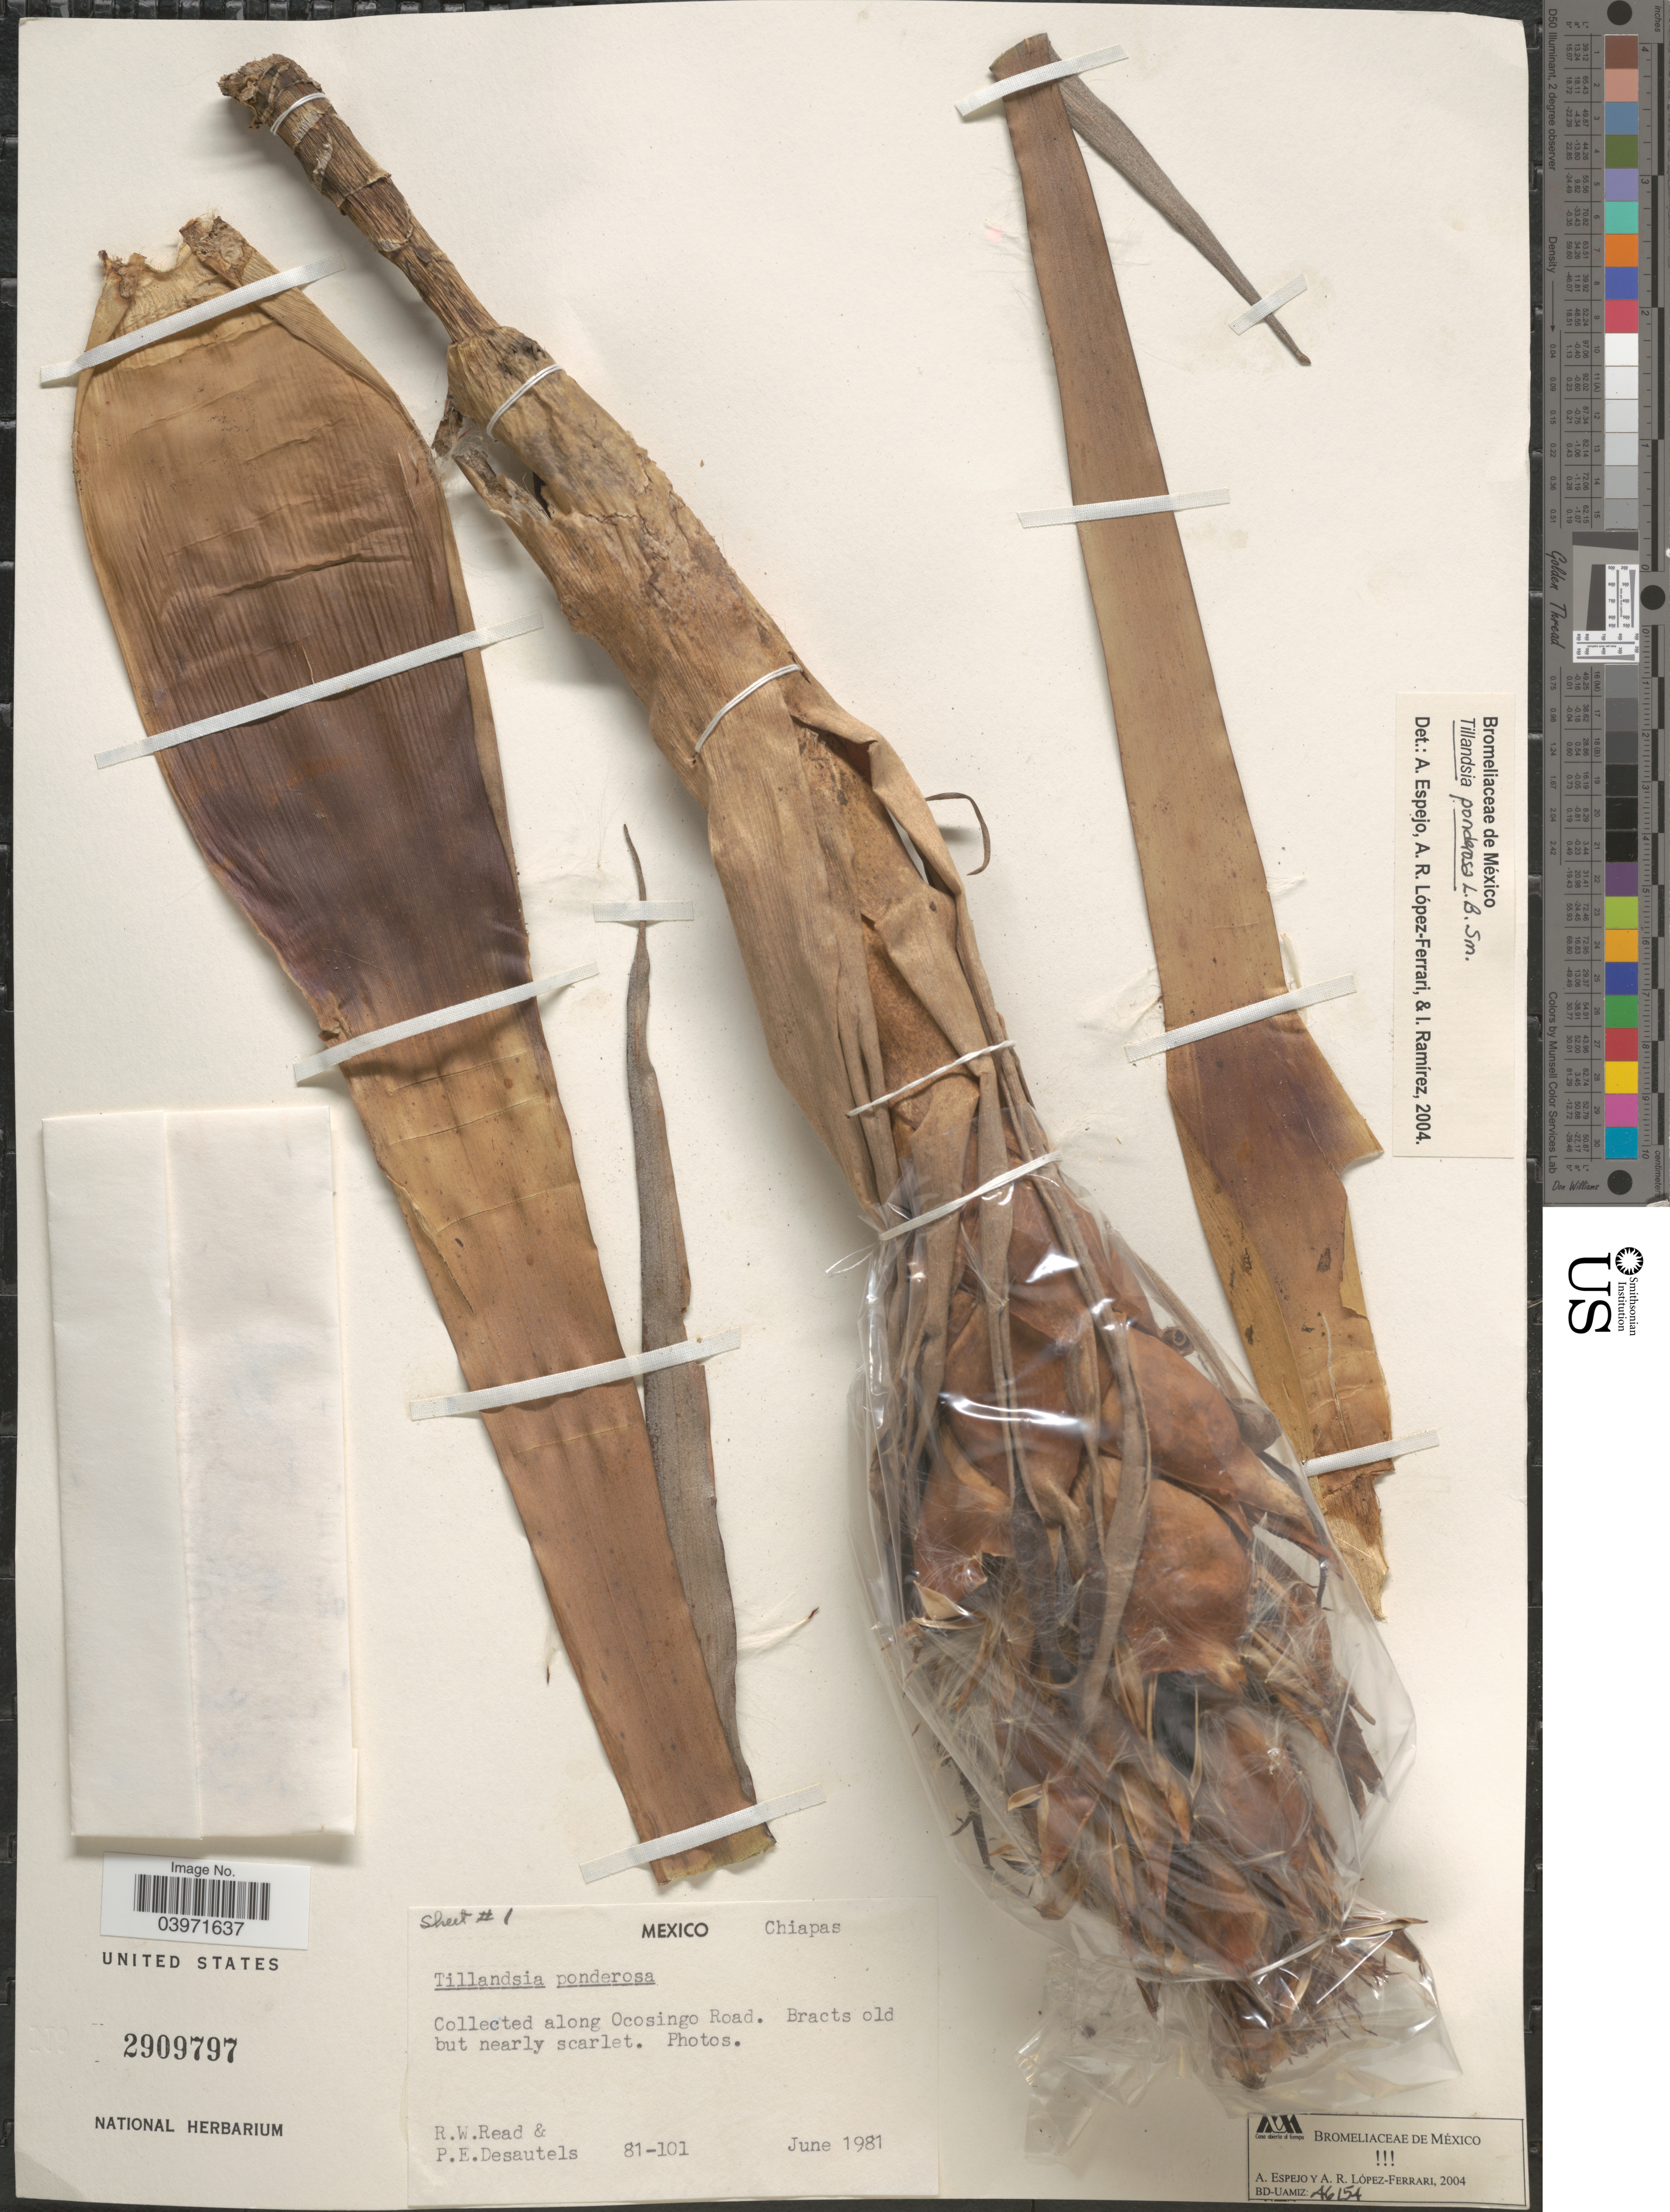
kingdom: Plantae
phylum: Tracheophyta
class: Liliopsida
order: Poales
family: Bromeliaceae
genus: Tillandsia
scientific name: Tillandsia ponderosa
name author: L.B. Sm.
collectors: R. W. Read & P. Desautels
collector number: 81-101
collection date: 1981-06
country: Mexico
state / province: Chiapas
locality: Along Ocosingo Road.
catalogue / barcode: US 2909797